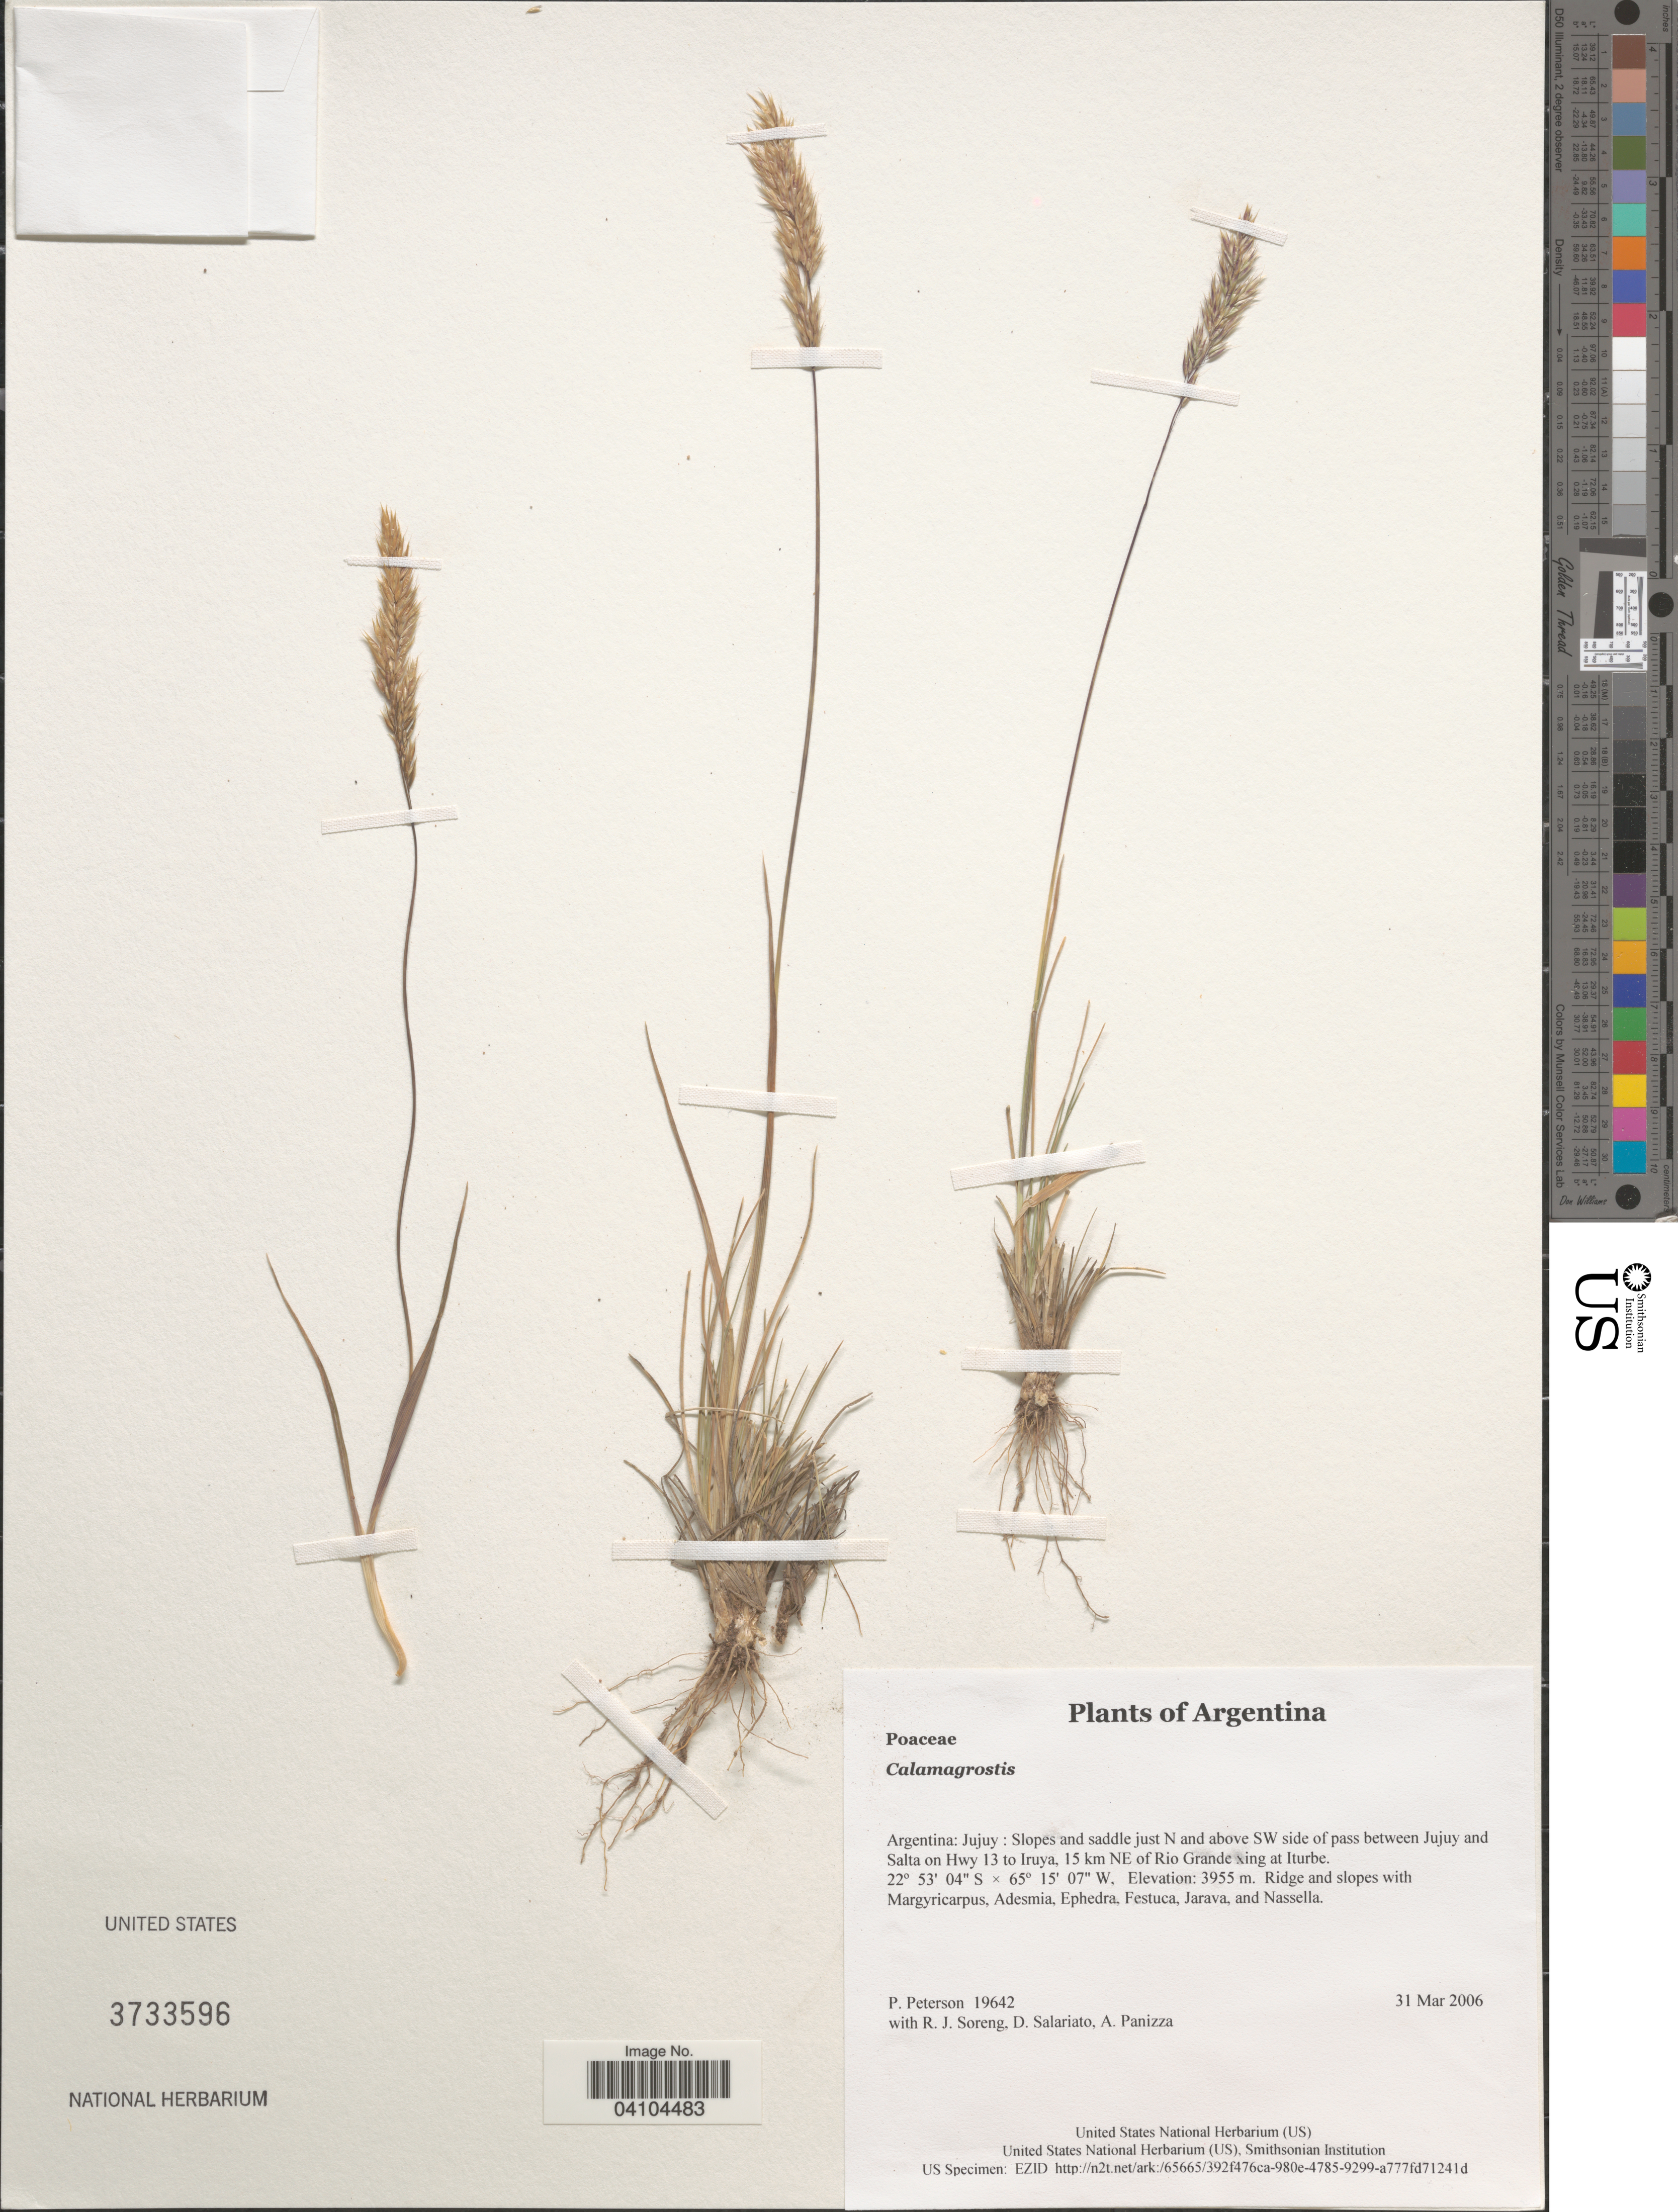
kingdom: Plantae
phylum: Tracheophyta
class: Liliopsida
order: Poales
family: Poaceae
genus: Cinnagrostis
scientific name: Cinnagrostis violacea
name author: (Wedd.) P.M. Peterson et al.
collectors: P. Peterson, R. J. Soreng, D. Salariato & A. Panizza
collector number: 19642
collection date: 2006-03-31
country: Argentina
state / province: Jujuy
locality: Slopes and saddle just N and above SW side of pass between Jujuy and Salta on Hwy 13 to Iruya. 15 km NE of Rio Grande xing at Iturbe.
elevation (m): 3955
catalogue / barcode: US 3733596